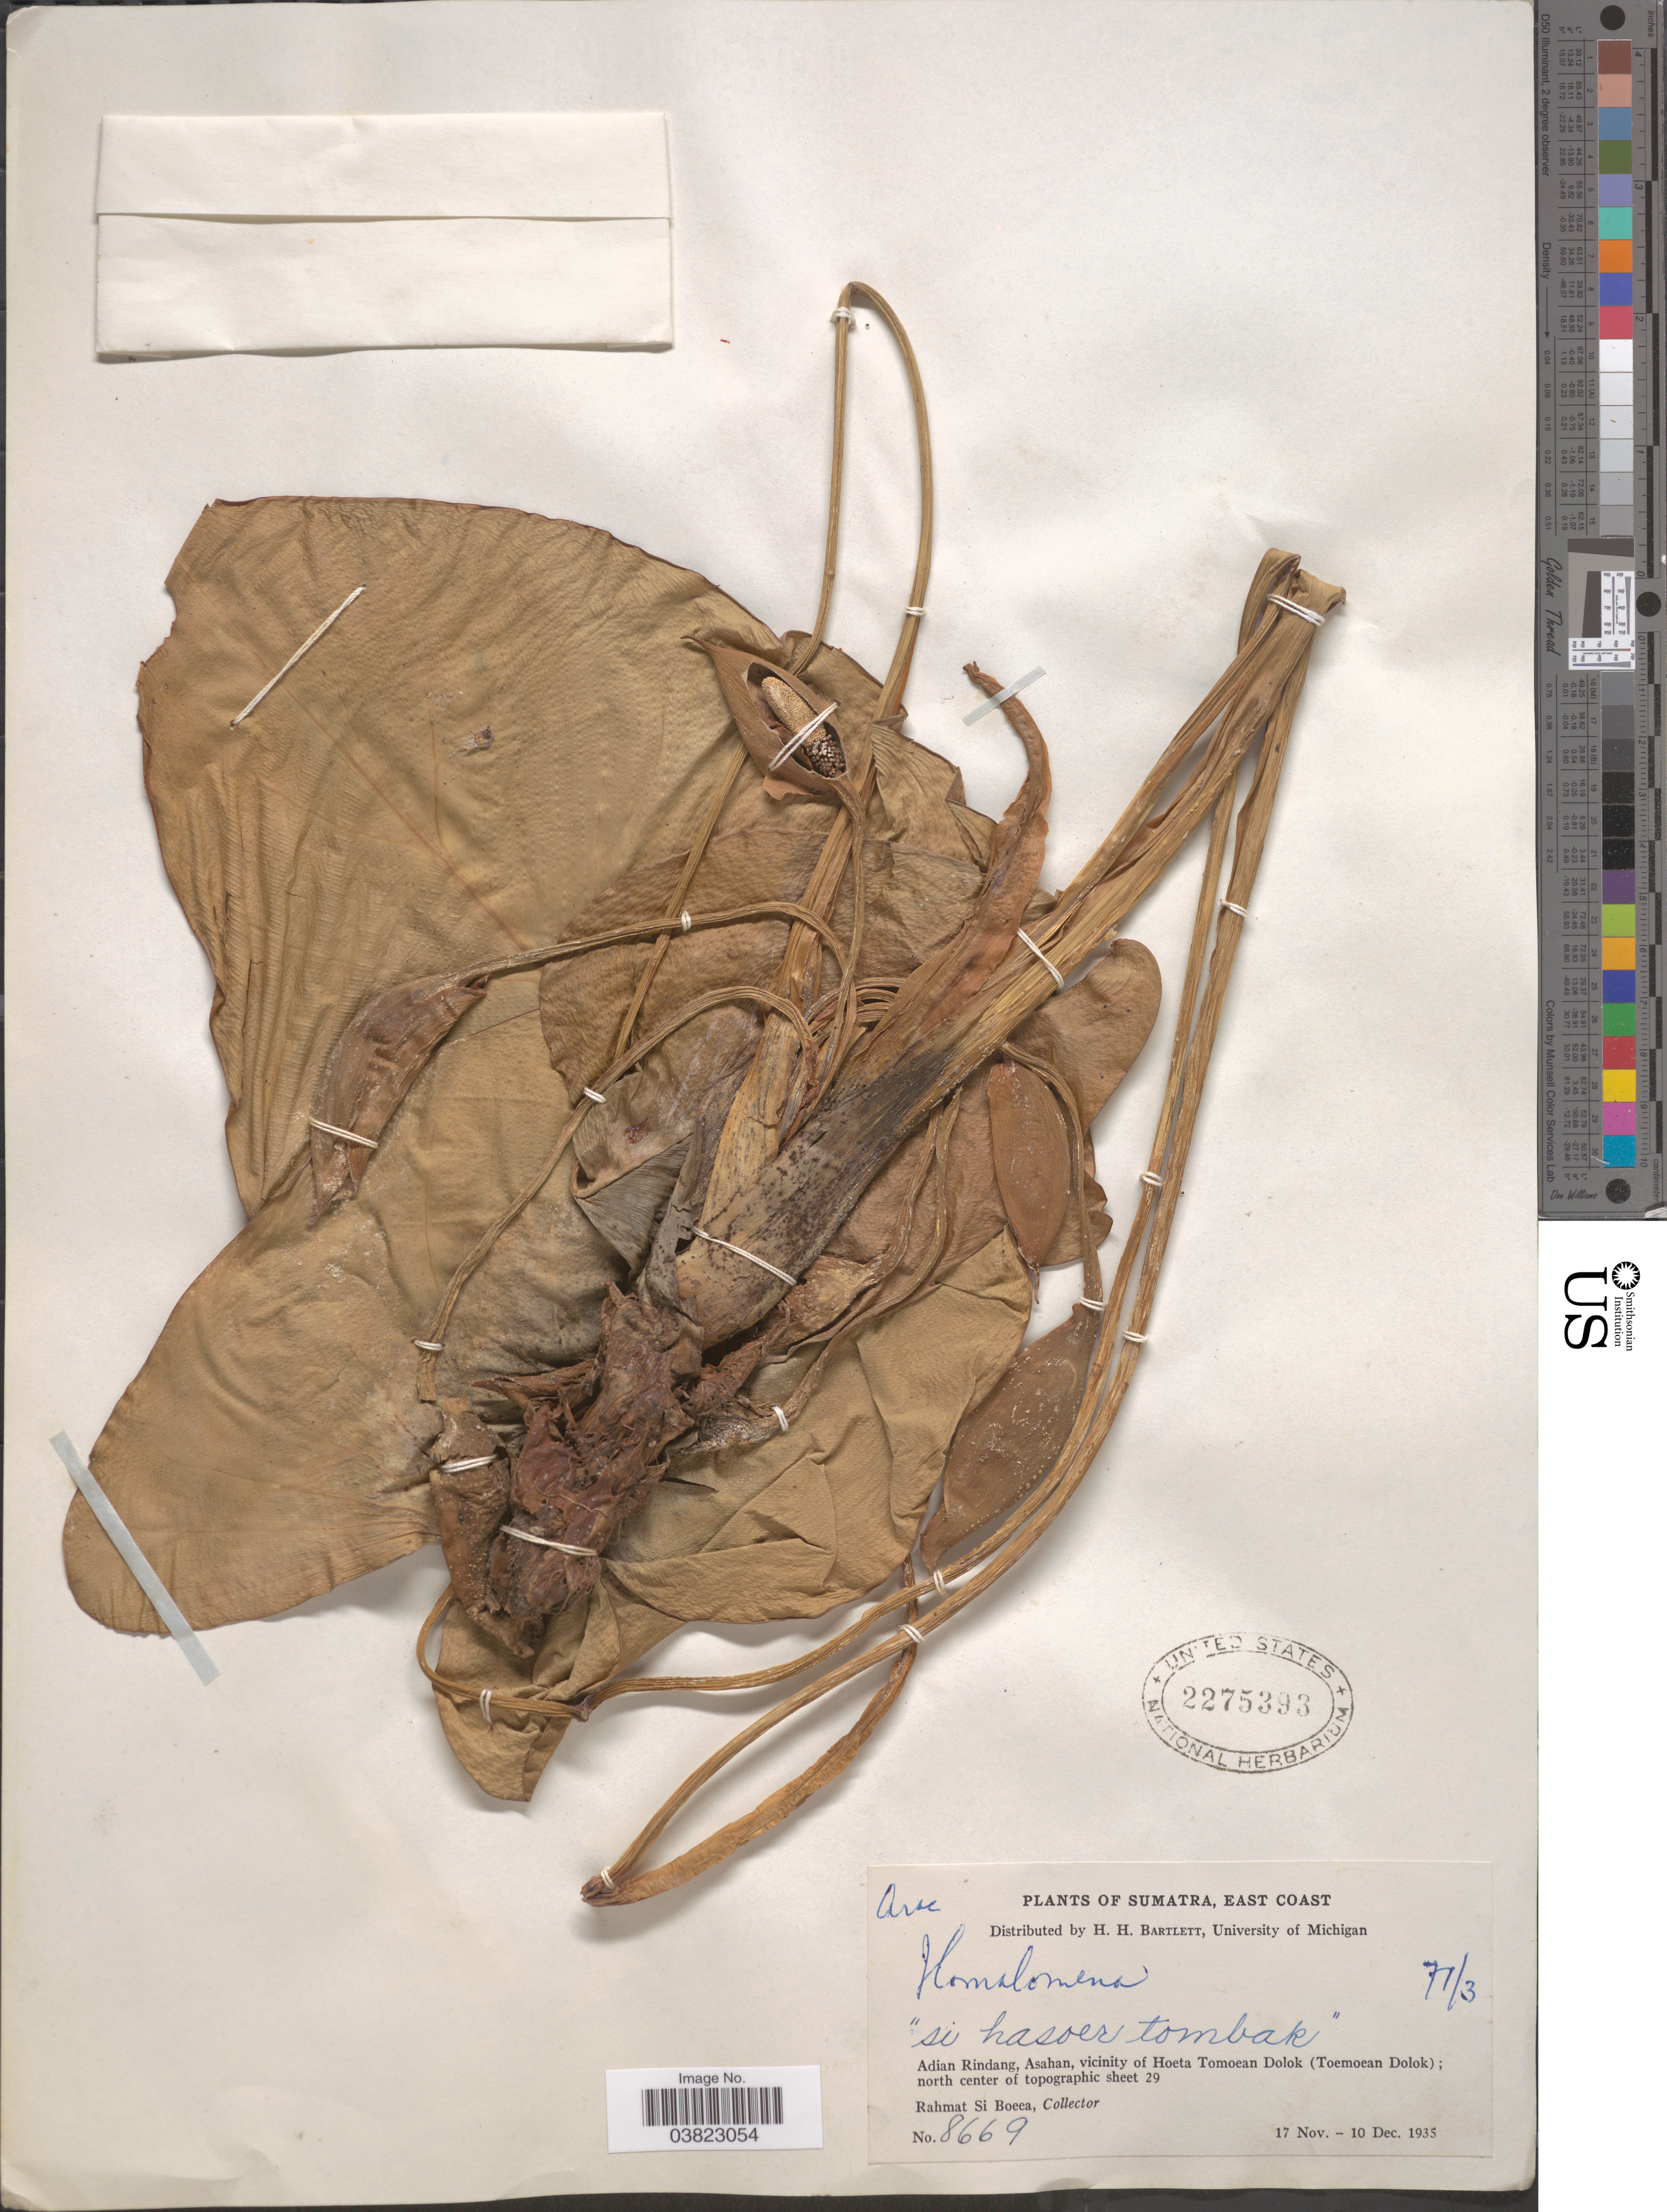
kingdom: Plantae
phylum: Tracheophyta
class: Liliopsida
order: Alismatales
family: Araceae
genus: Homalomena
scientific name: Homalomena sp.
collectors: Rahmat Si Boeea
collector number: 8669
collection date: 1935-11-17/1935-12-10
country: Indonesia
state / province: Sumatra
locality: East Coast. Adian Rindang, Asahan, vicinity of Hoeta Tomoean Dolok (Toemoean Dolok); north center of topographic sheet 29.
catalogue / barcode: US 2275393